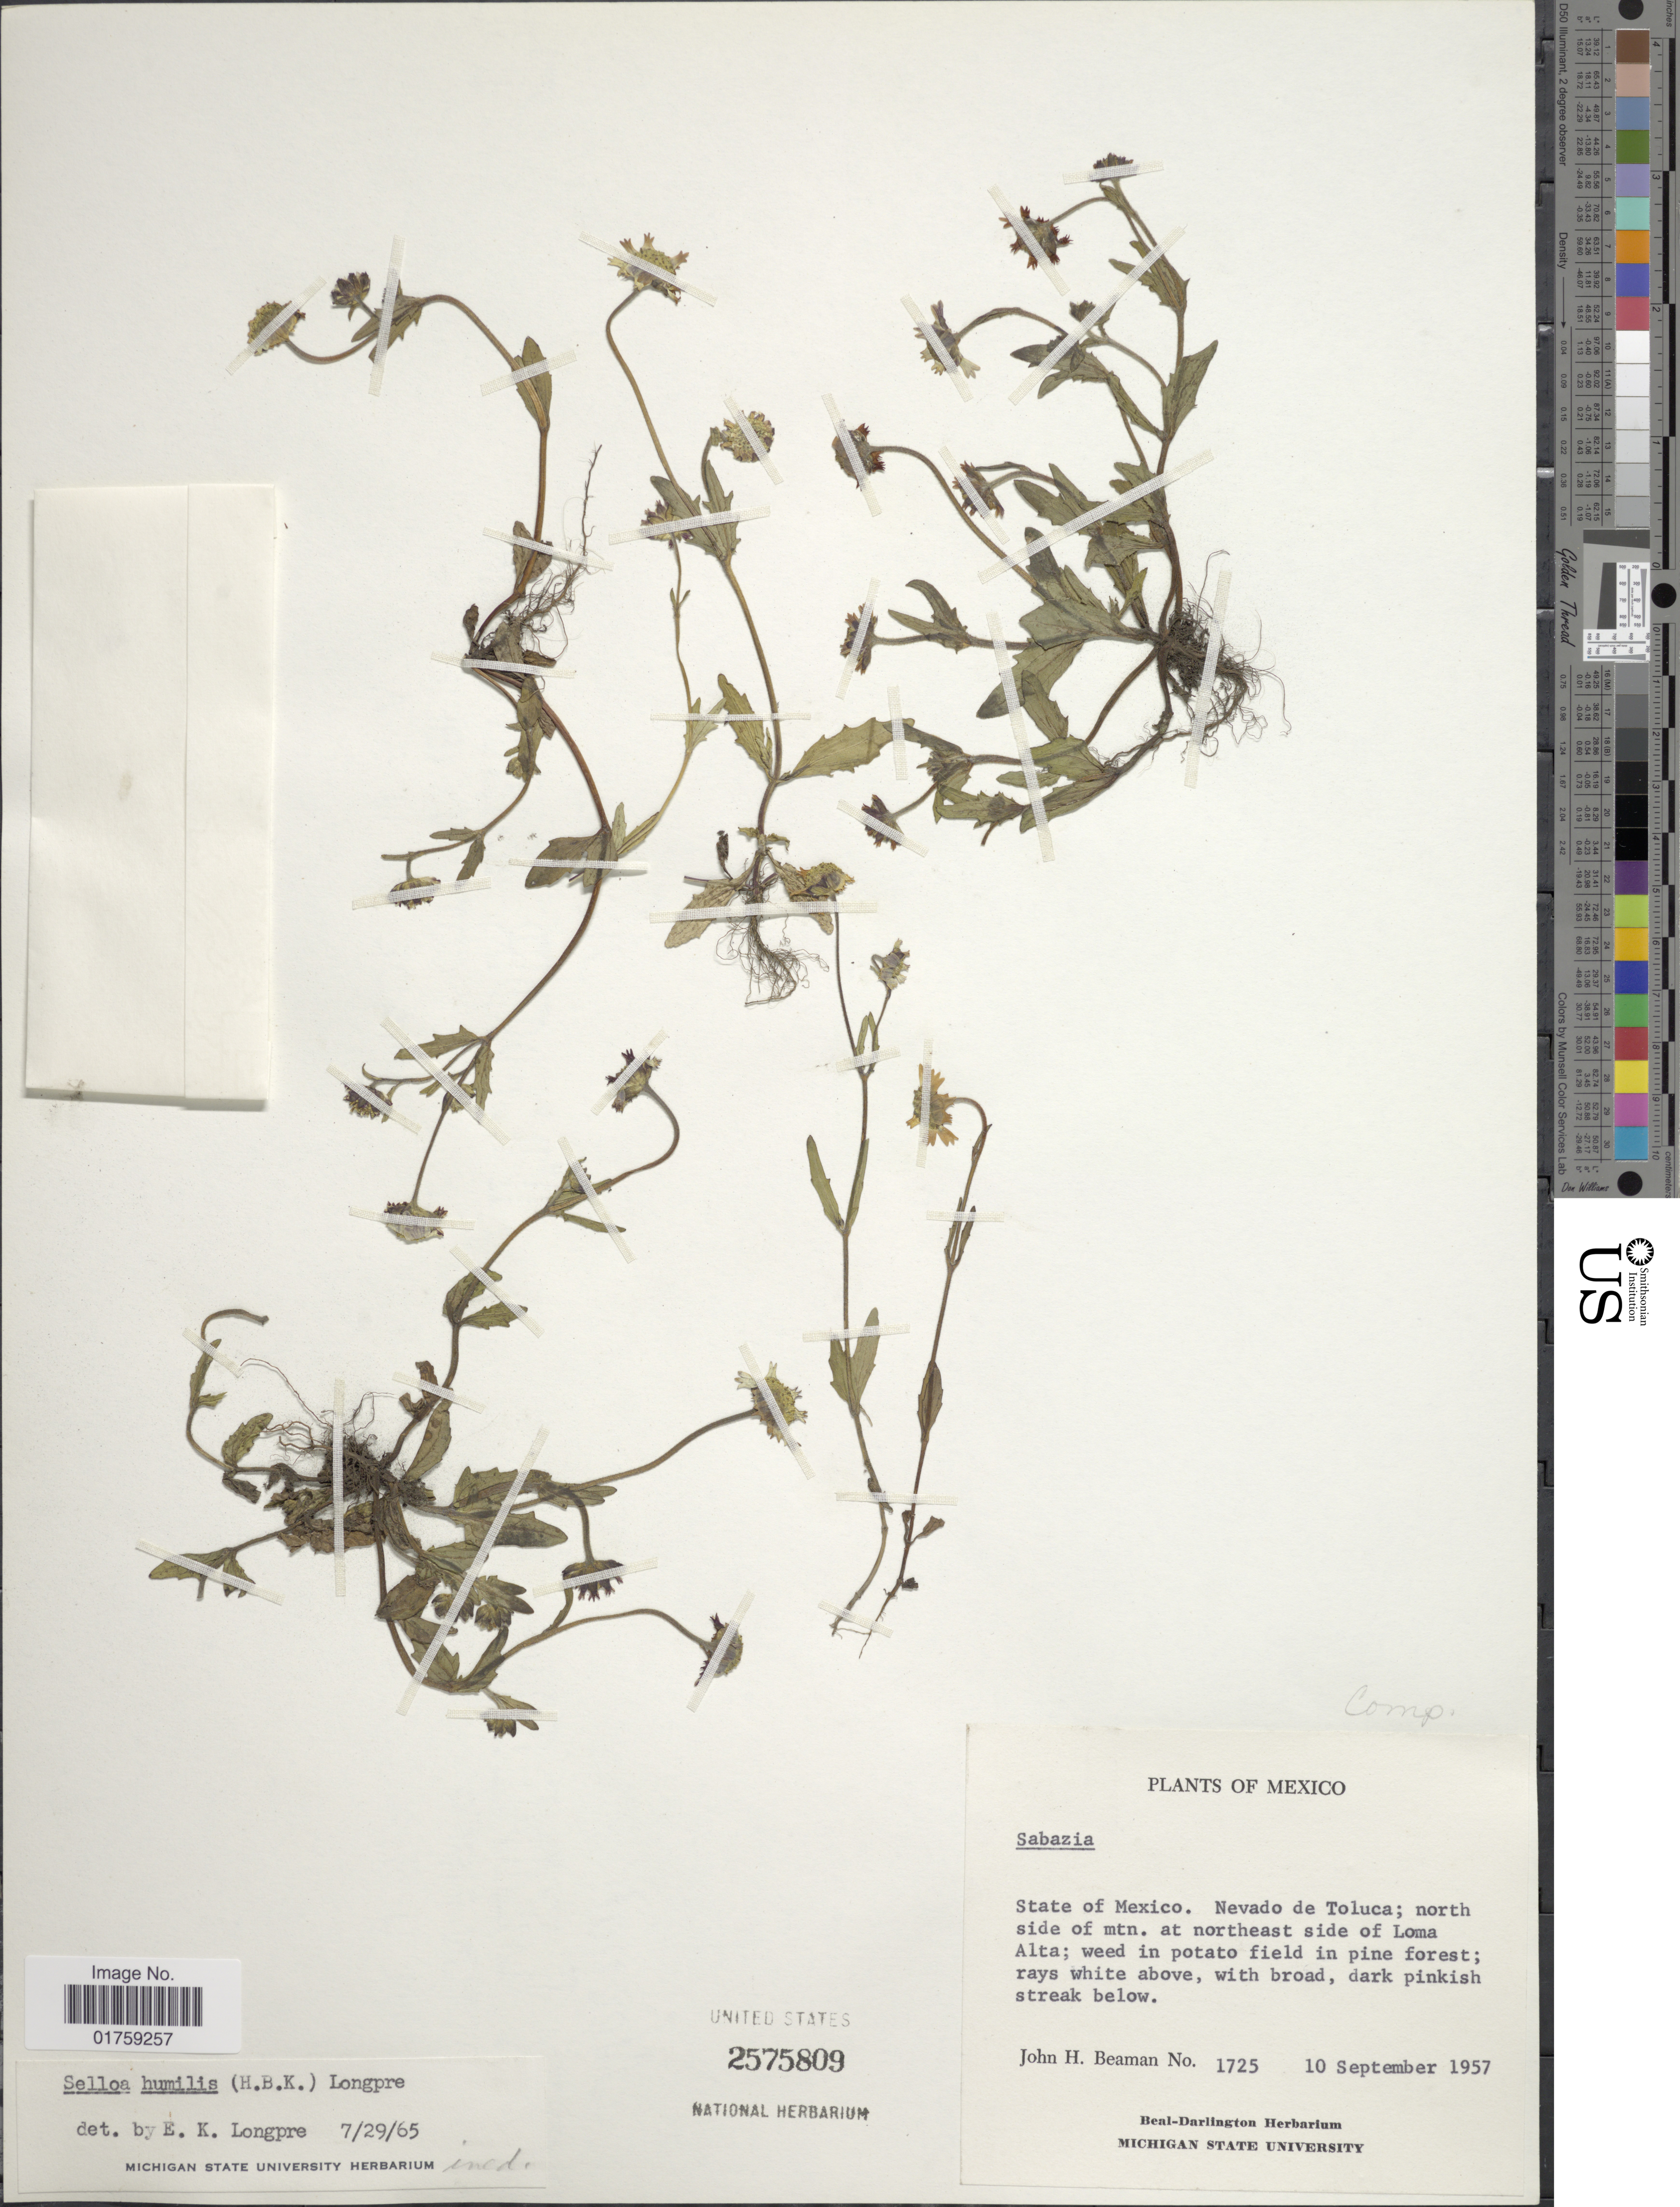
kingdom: Plantae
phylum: Tracheophyta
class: Magnoliopsida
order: Asterales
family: Asteraceae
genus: Selloa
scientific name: Selloa humilis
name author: (Kunth) Longpre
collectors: J. H. Beaman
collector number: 1725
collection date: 1957-09-10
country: Mexico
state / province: México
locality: State of Mexico. Nevado de Toluca; north side of mtn. at northeast side of Loma Alta;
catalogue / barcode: US 2575809